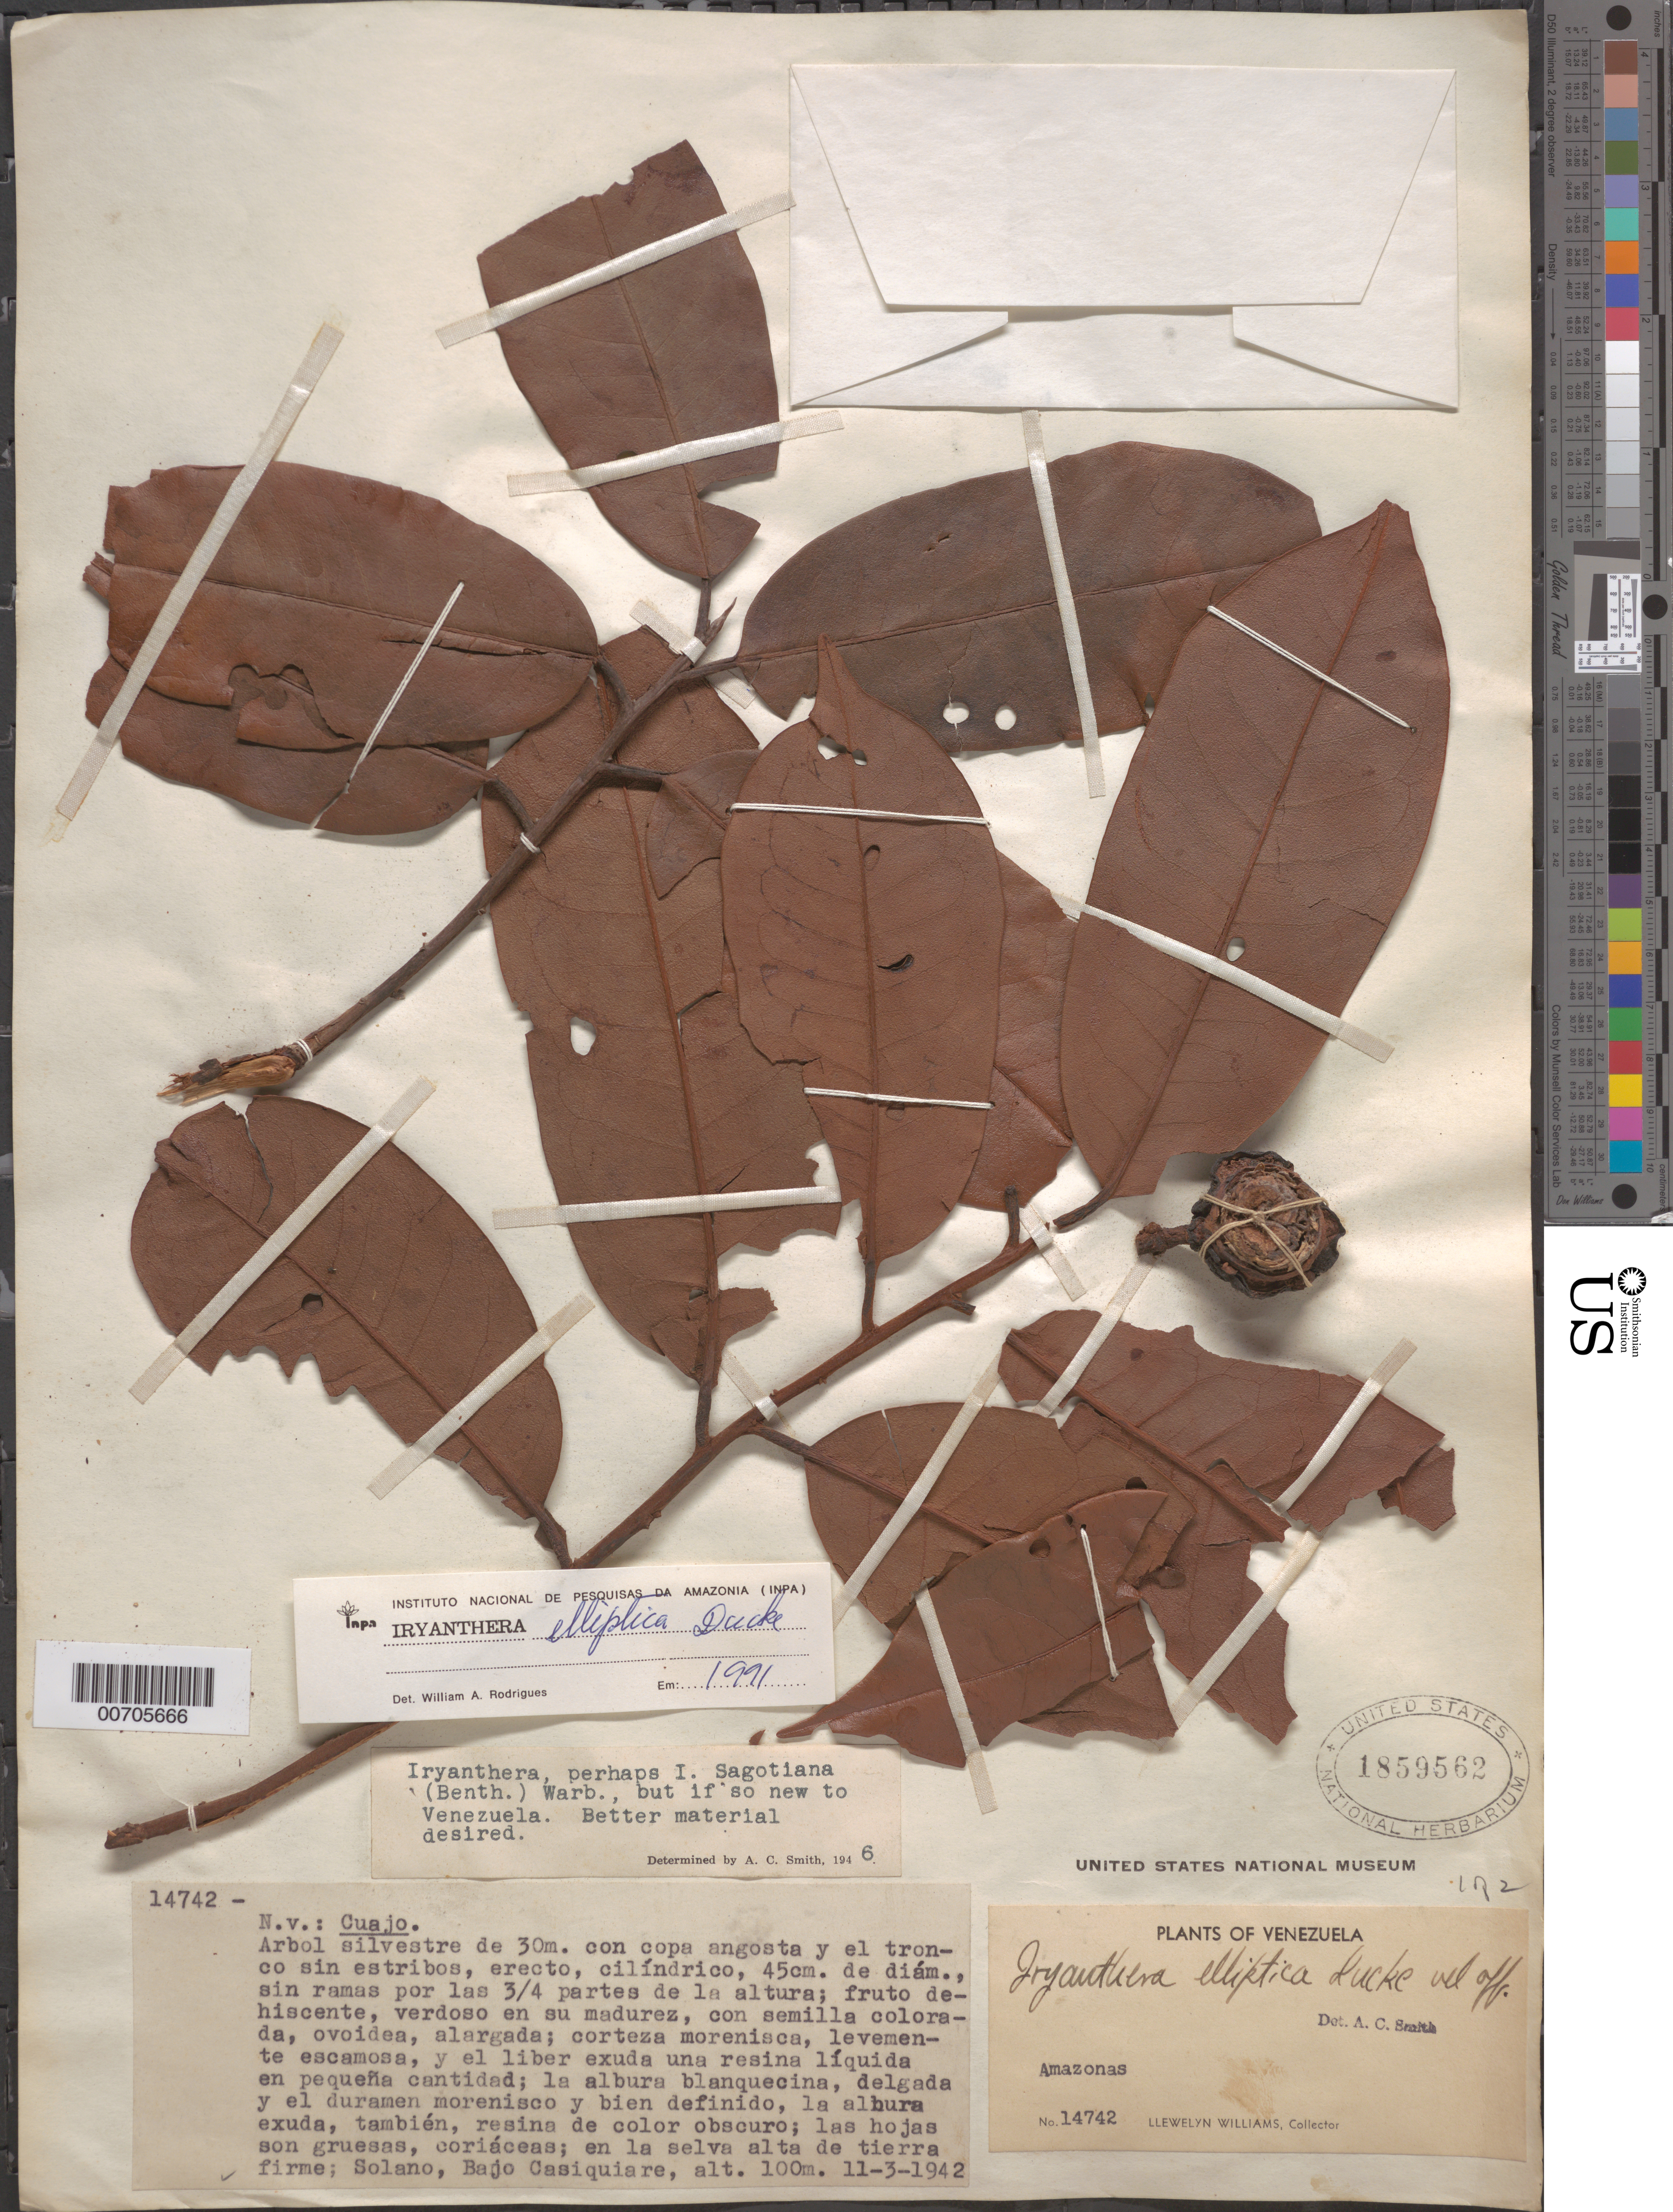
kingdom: Plantae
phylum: Tracheophyta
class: Magnoliopsida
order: Magnoliales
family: Myristicaceae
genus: Iryanthera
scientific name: Iryanthera elliptica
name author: Ducke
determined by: Rodrigues, W. A.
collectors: Ll. Williams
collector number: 14742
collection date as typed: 11-Mar-42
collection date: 1942-03-11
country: Venezuela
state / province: Amazonas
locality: Solano, Bajo Río Casiquiare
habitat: High forest on terra firma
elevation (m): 100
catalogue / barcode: US 1859562